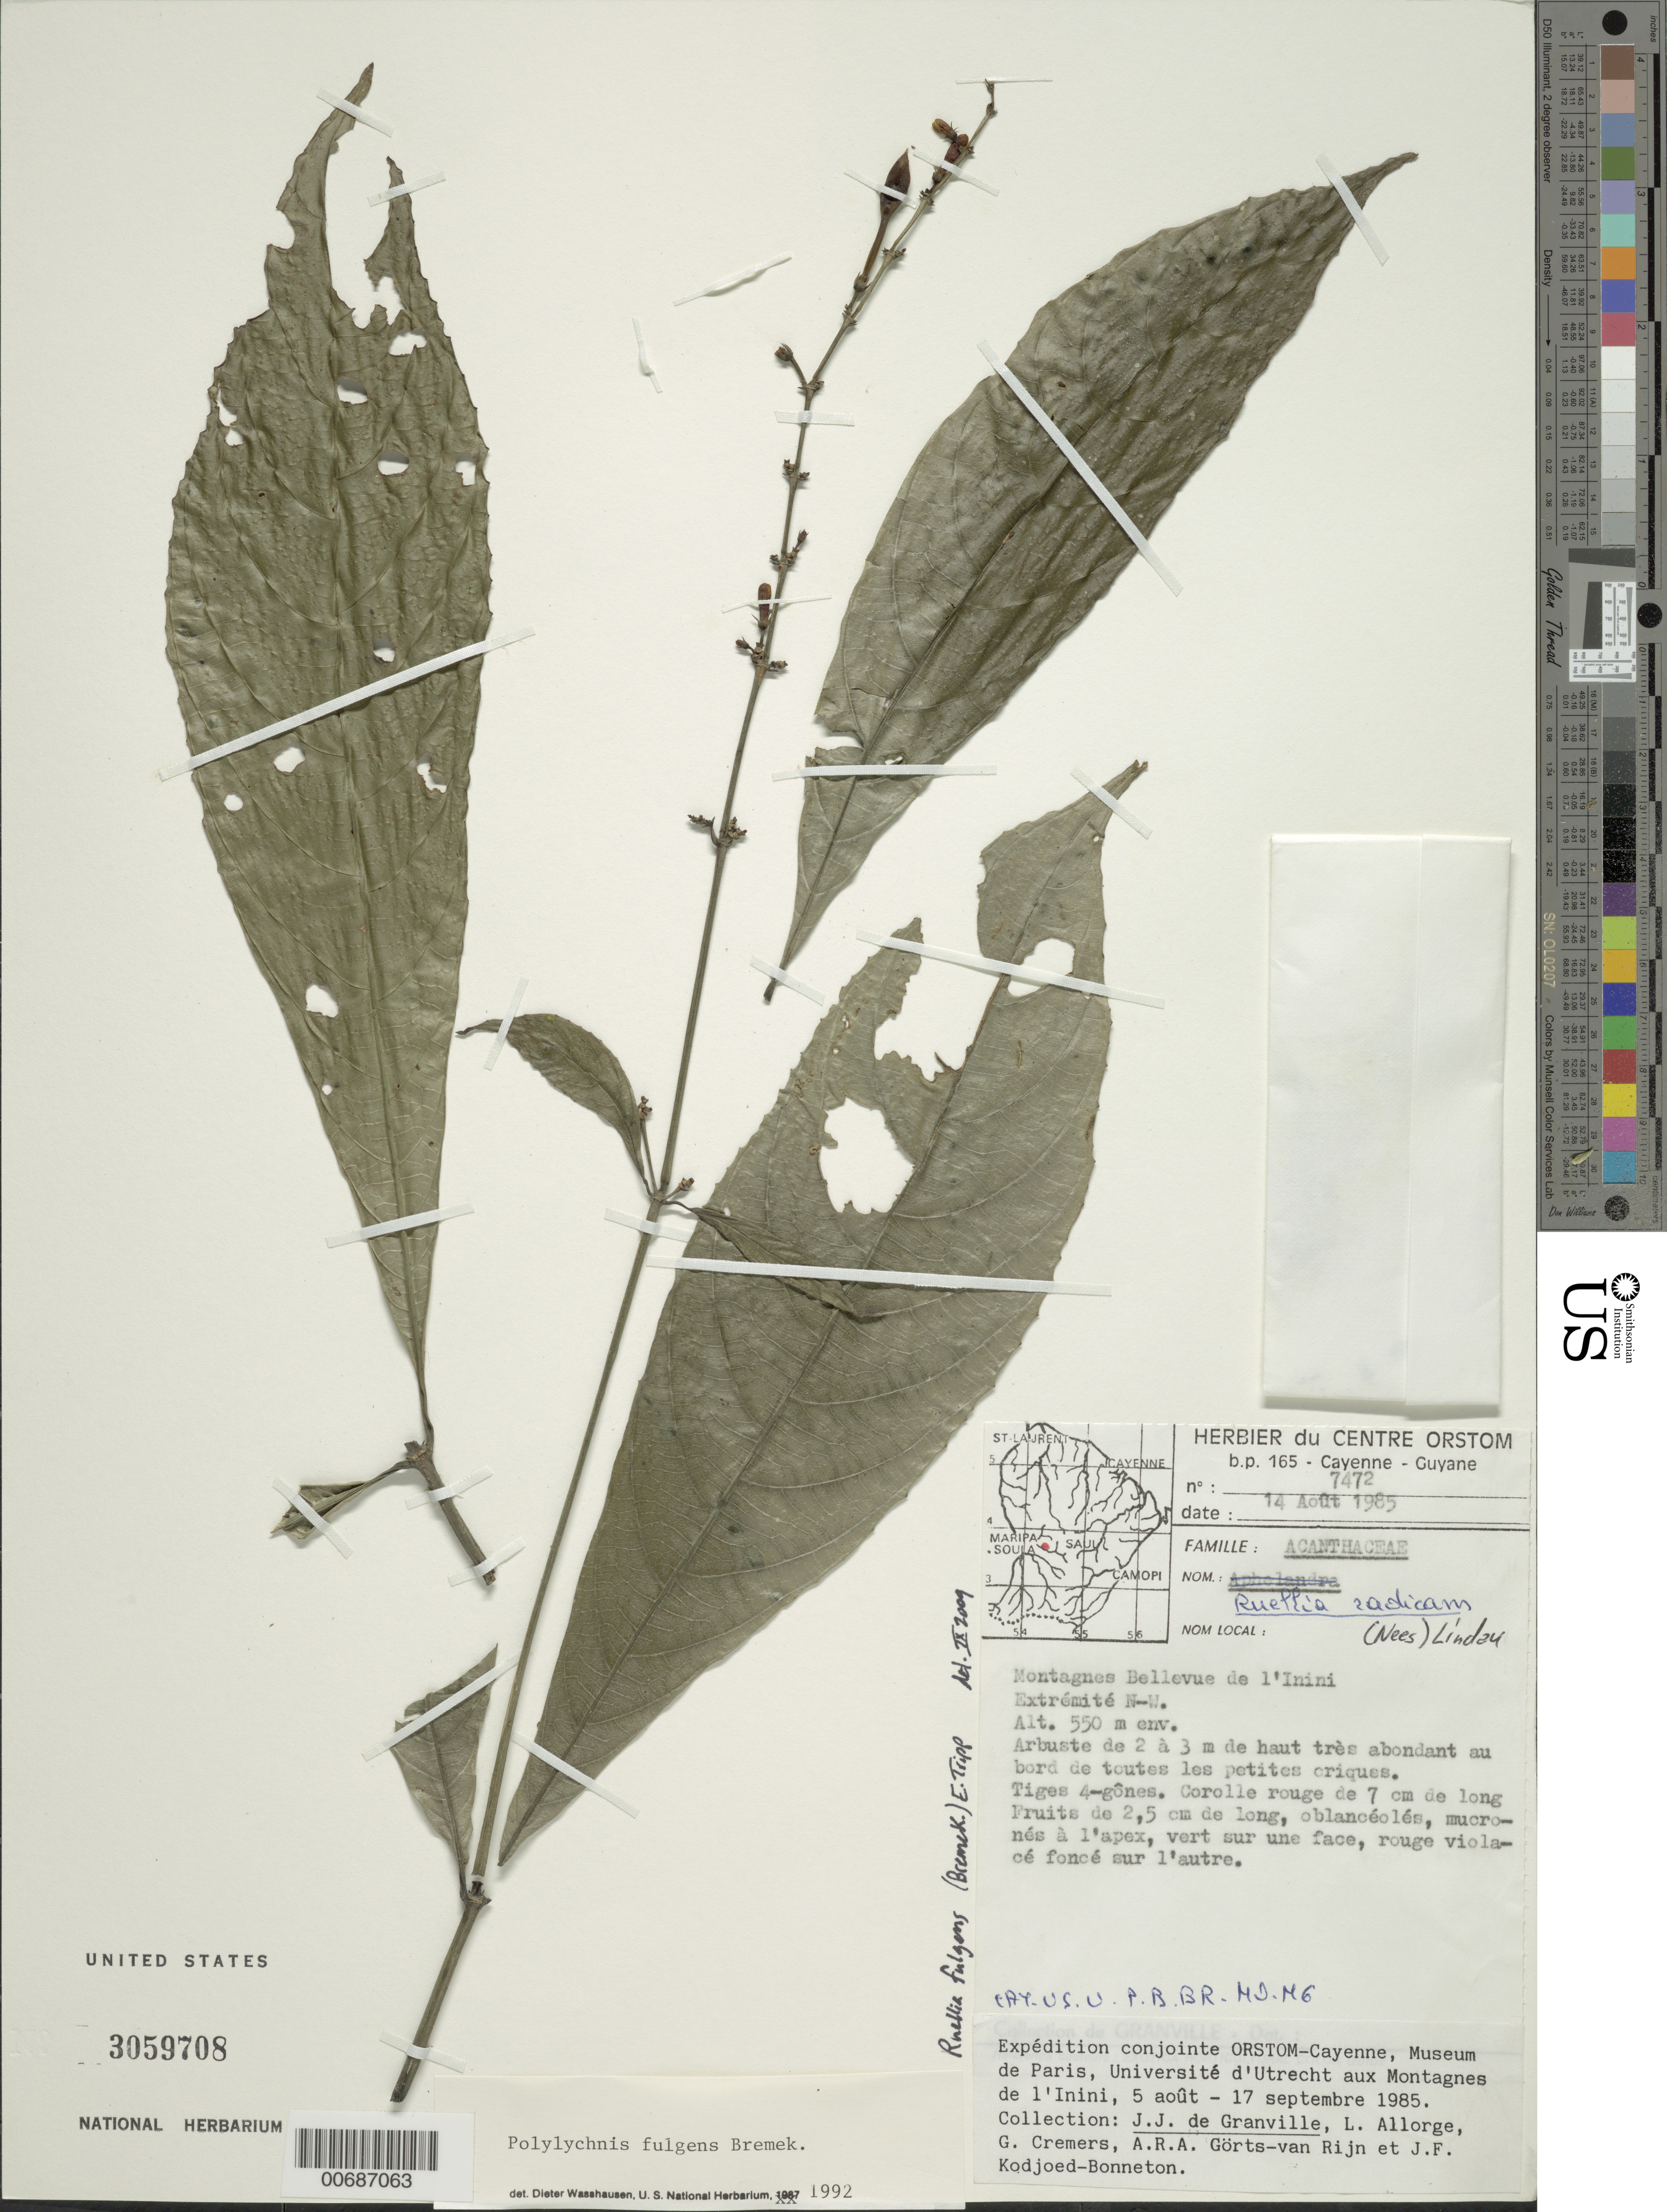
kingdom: Plantae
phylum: Tracheophyta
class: Magnoliopsida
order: Lamiales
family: Acanthaceae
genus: Polylychnis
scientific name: Polylychnis fulgens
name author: Bremek.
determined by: Wasshausen, Dieter C., (BOT), Smithsonian Institution - National Museum of Natural History (UNITED STATES)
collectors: J.-J. de Granville, L. Allorge, G. Cremers, A. .R. A. Görts-van Rijn & J. Kodjoed-Bonneton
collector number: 7472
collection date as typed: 14-Aug-85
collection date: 1985-08-14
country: French Guiana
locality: Montagnes Bellevue de l'Inini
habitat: Arbuste de 2 a 3 , de jait tres abpmdamt ai bord de toutes les petites criques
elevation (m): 550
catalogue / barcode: US 3059708